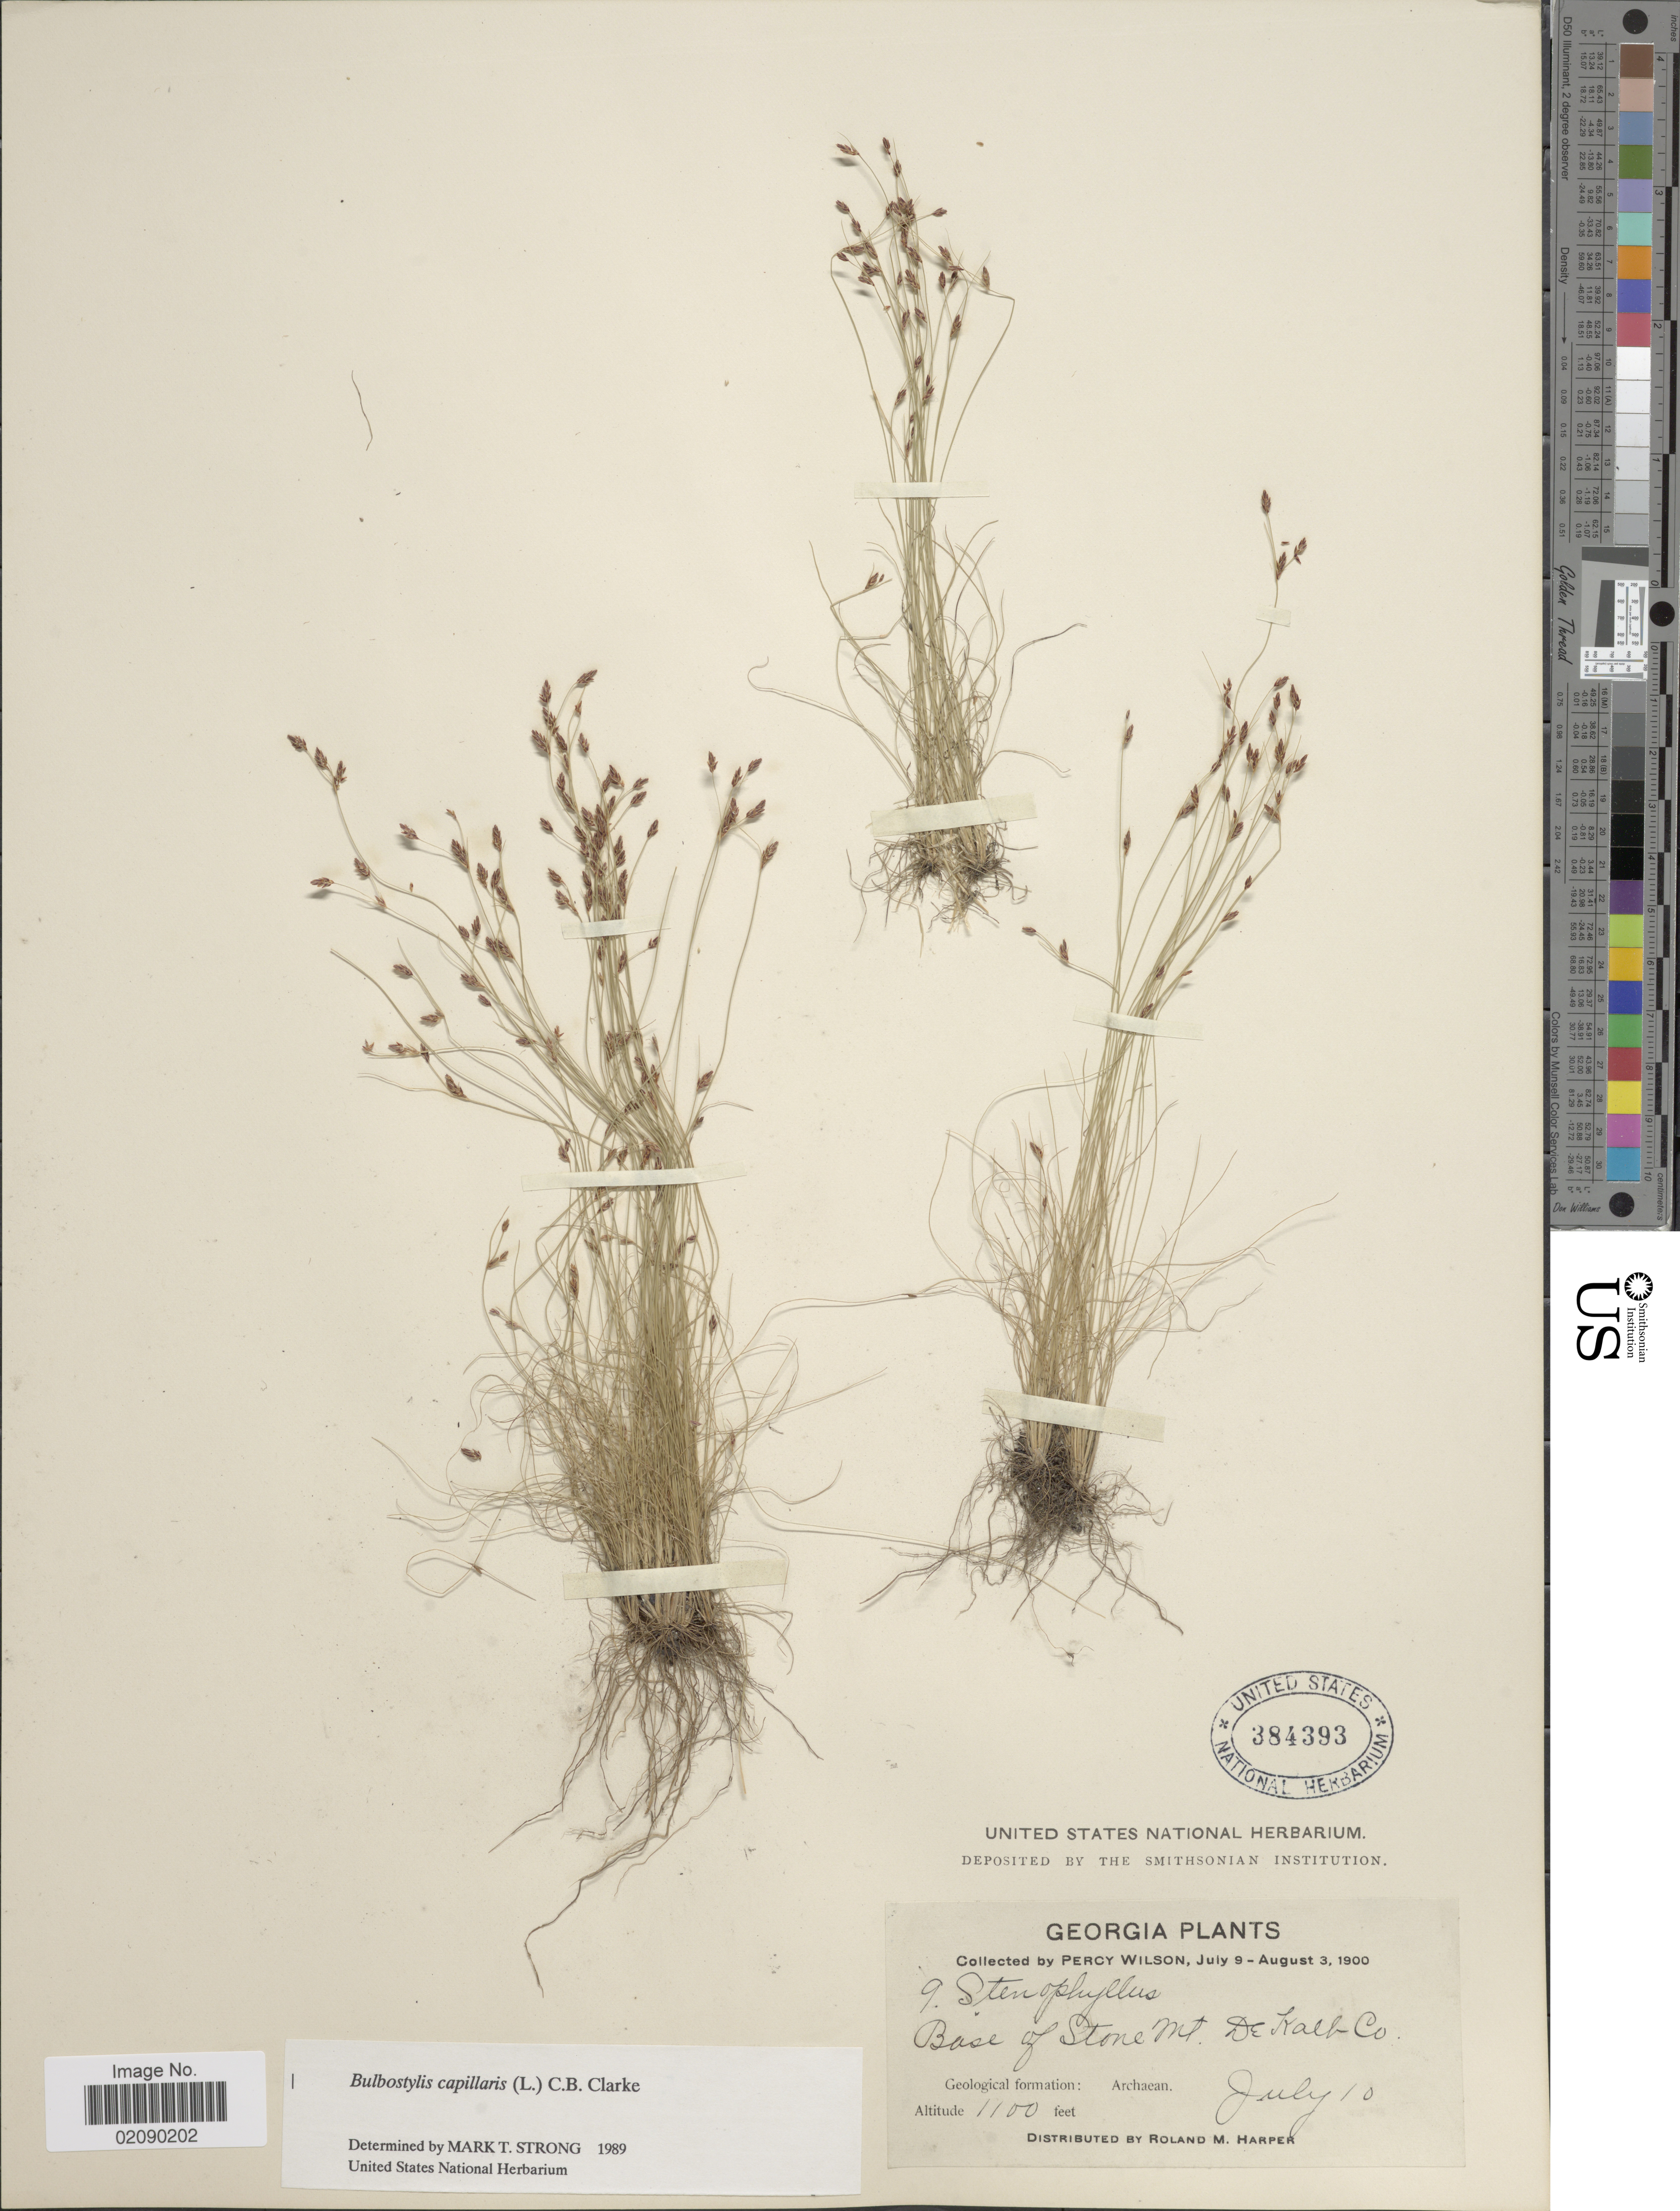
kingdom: Plantae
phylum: Tracheophyta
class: Liliopsida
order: Poales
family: Cyperaceae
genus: Bulbostylis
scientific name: Bulbostylis capillaris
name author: (L.) Kunth ex C.B. Clarke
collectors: P. Wilson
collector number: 9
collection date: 1900-07-10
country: United States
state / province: Georgia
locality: Base of Stone Mt., DeKalb Co.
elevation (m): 335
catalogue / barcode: US 384393